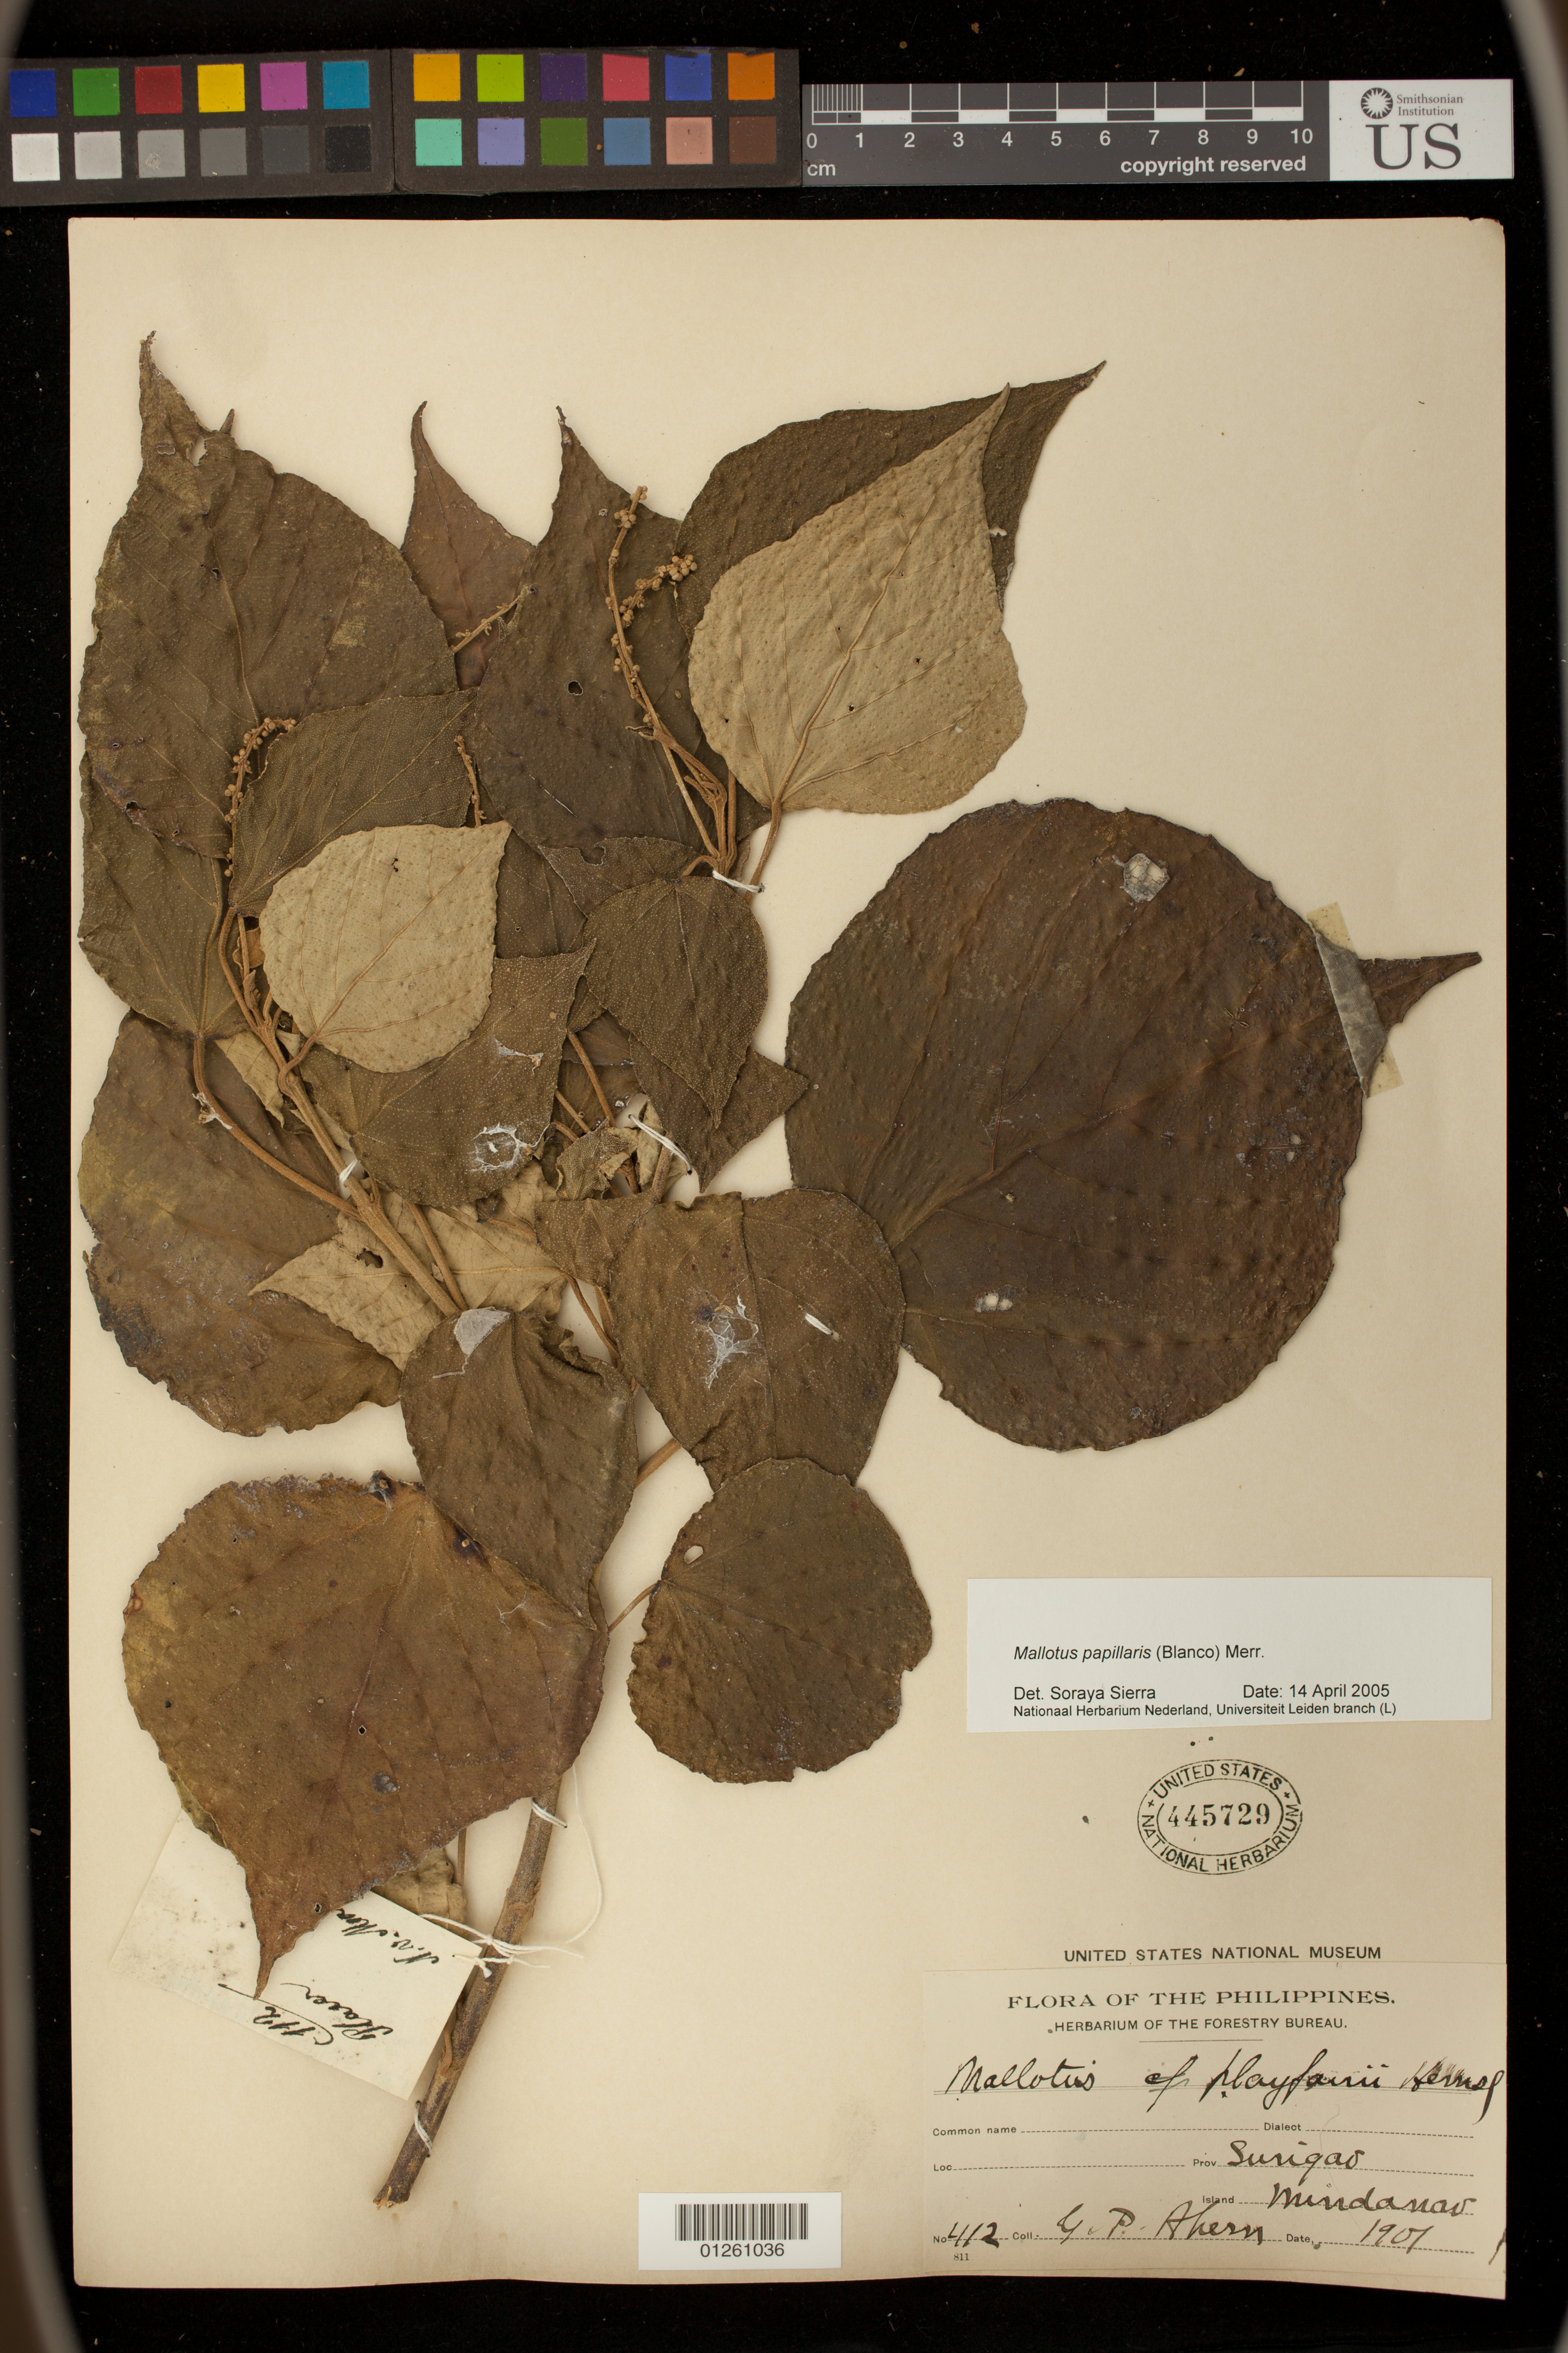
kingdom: Plantae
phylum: Tracheophyta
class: Magnoliopsida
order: Malpighiales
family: Euphorbiaceae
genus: Mallotus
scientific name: Mallotus papillaris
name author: (Blanco) Merr.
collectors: G. Ahern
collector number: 412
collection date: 1907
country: Philippines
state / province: Caraga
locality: Surigao, Mindanao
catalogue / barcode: US 445729